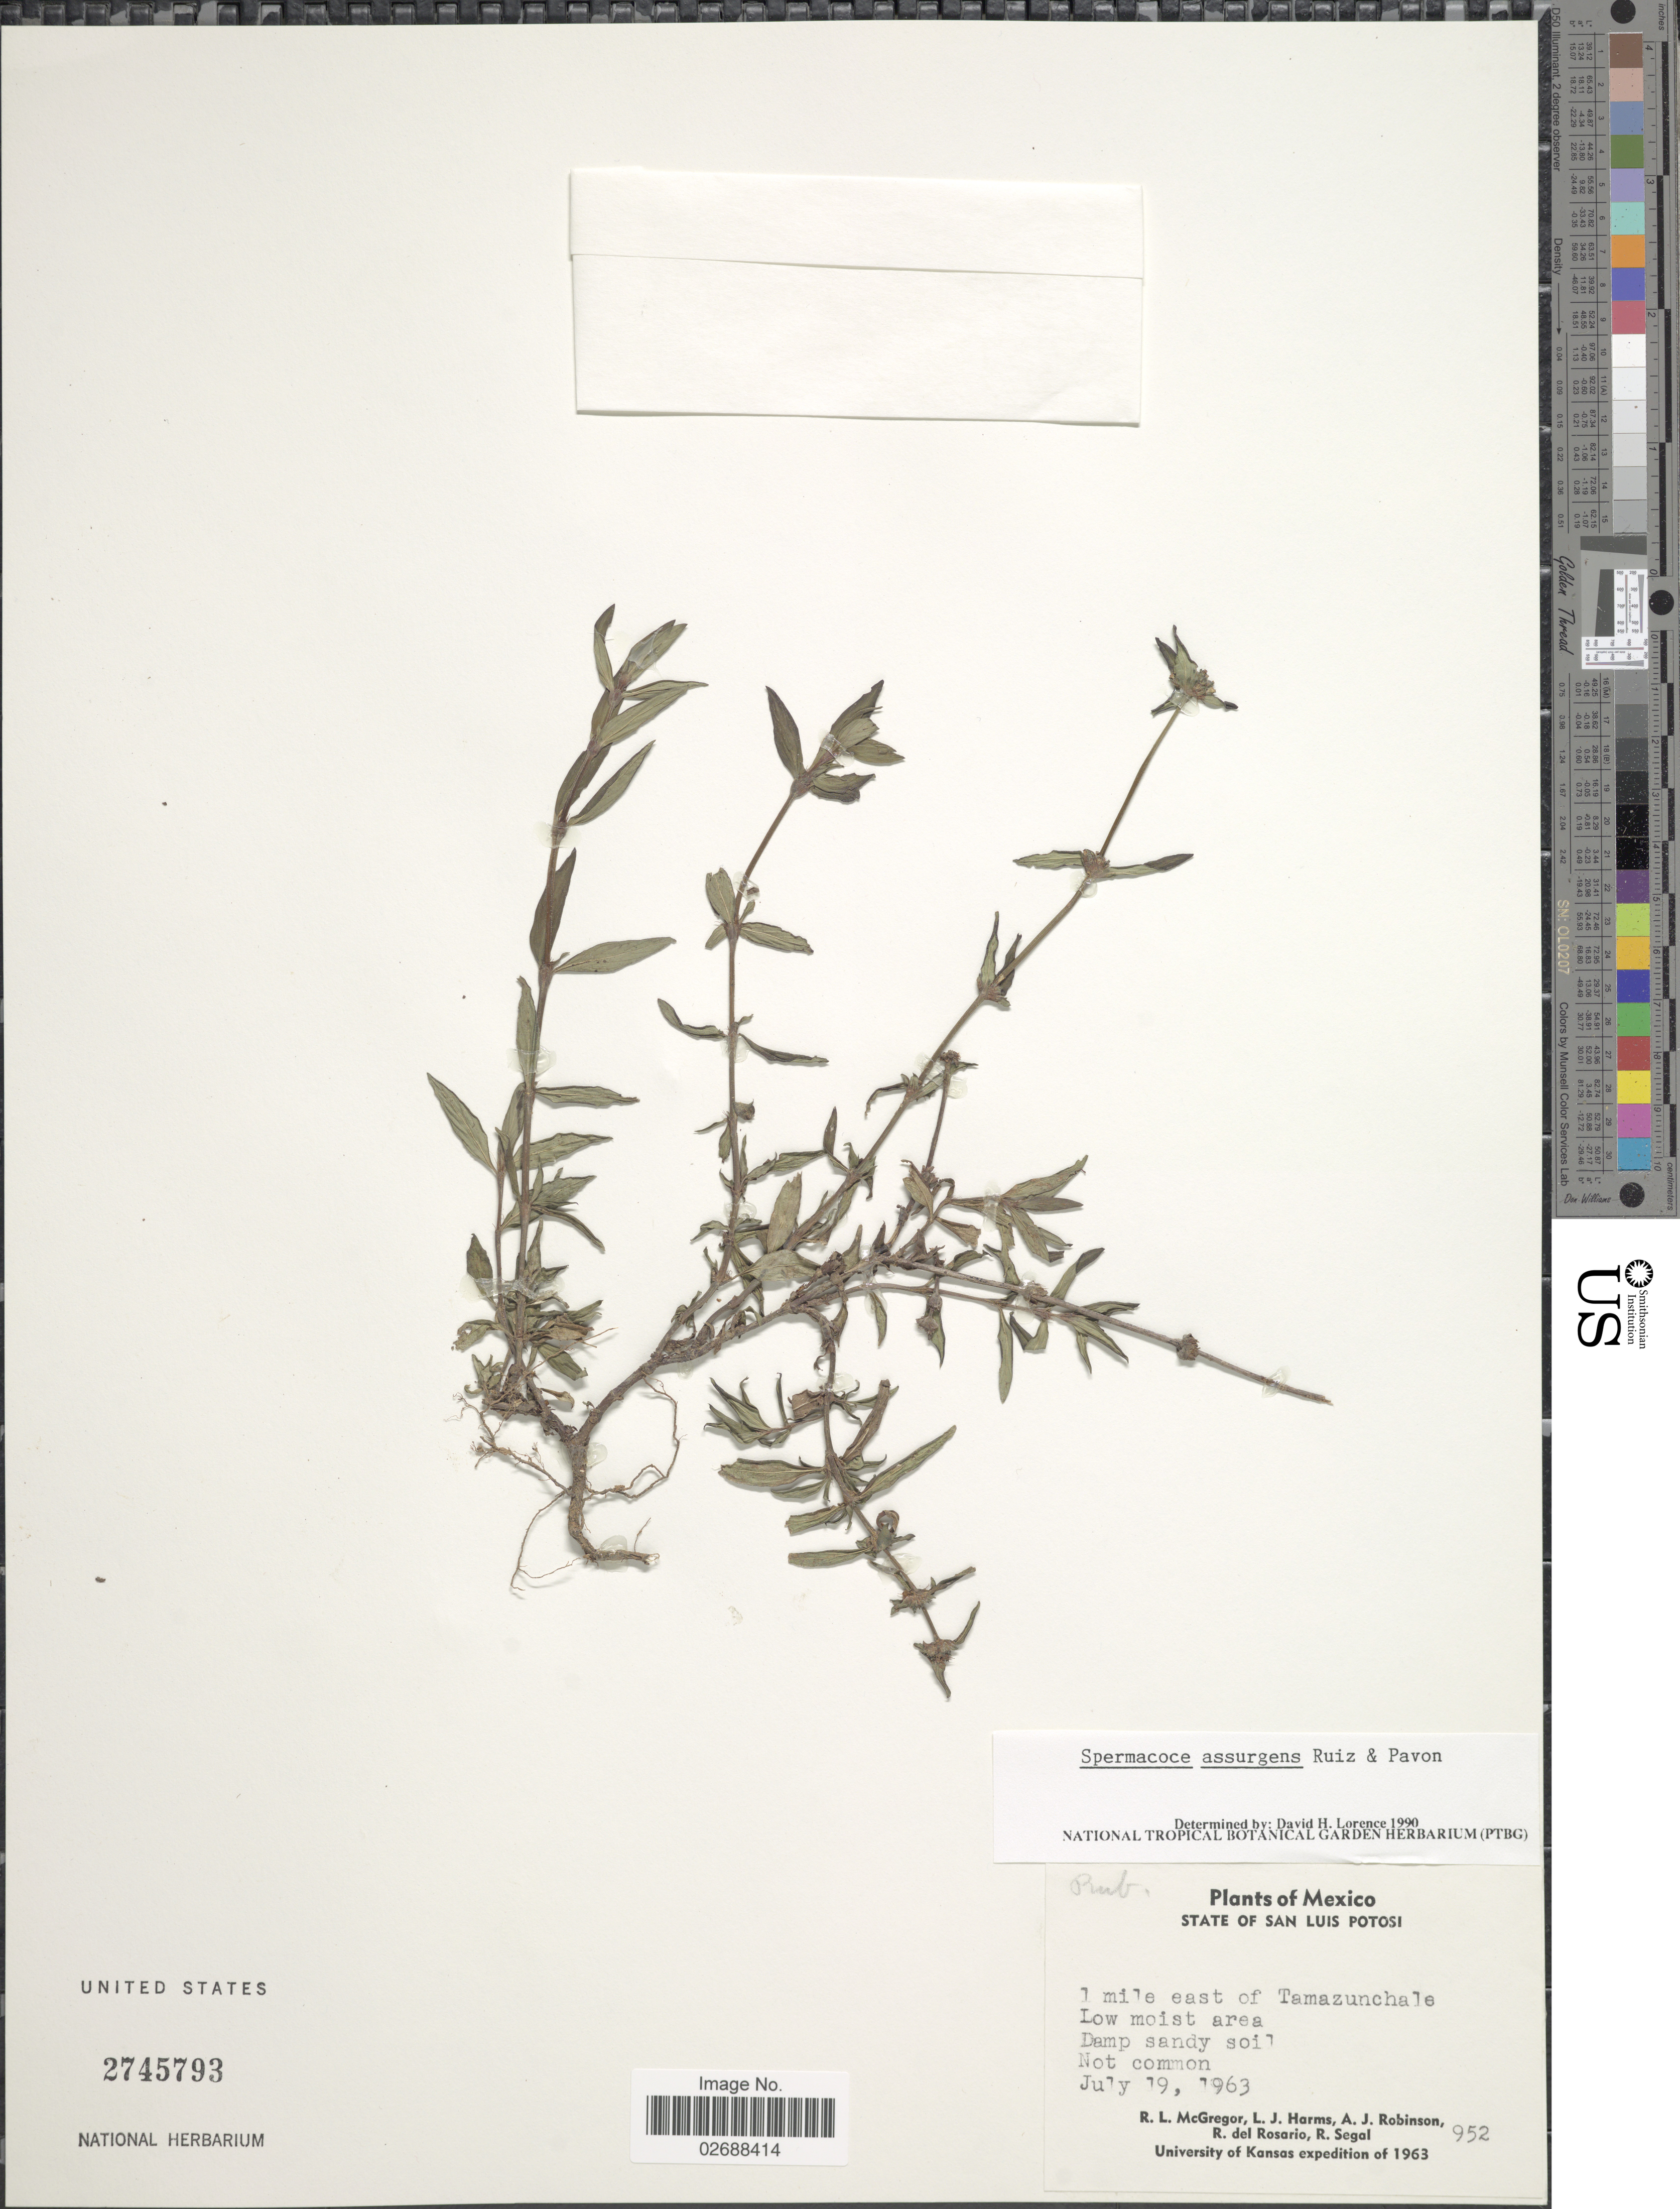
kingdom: Plantae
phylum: Tracheophyta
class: Magnoliopsida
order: Gentianales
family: Rubiaceae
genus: Borreria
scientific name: Borreria assurgens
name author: (Ruiz & Pav.) Griseb.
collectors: R. McGregor, L. Harms, A. J. Robinson, R. del Rosario & R. Segal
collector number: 952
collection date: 1963-07-19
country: Mexico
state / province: San Luis Potosí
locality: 1 mile east of Tamazunchale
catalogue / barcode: US 2745793